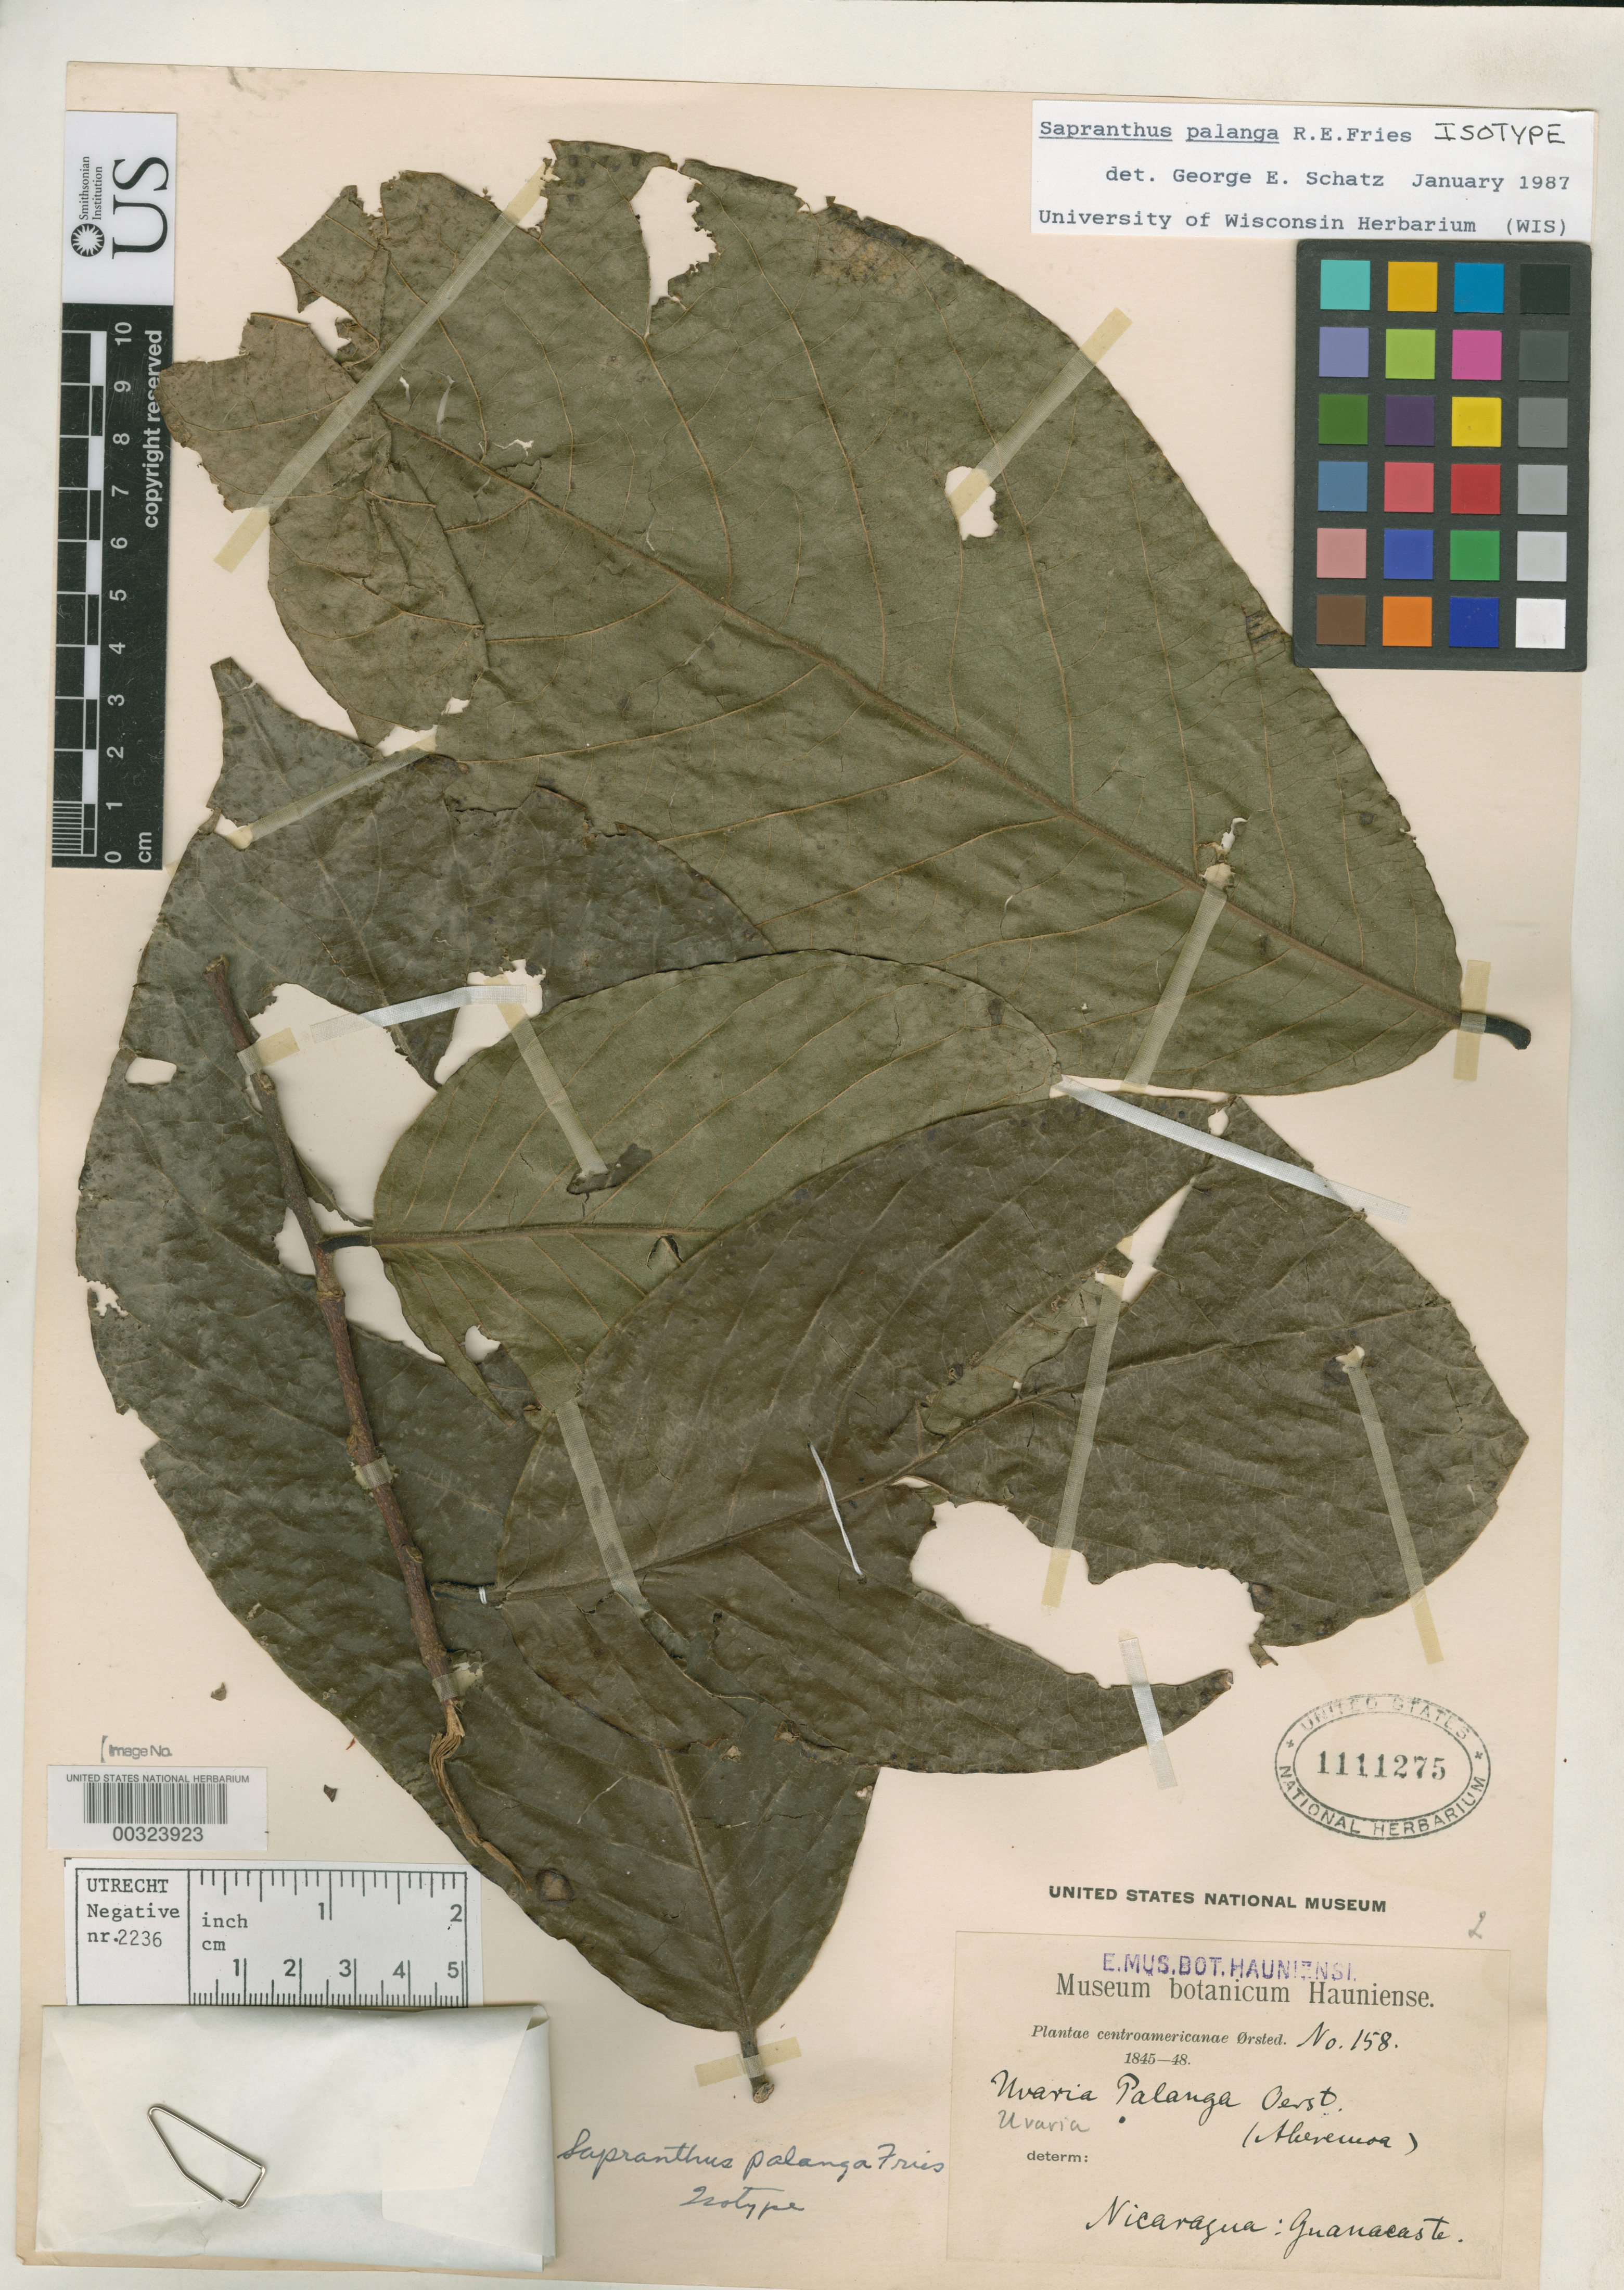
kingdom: Plantae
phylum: Tracheophyta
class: Magnoliopsida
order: Magnoliales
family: Annonaceae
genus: Sapranthus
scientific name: Sapranthus palanga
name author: R.E. Fr.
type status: Isotype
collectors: A. S. Oersted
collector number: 158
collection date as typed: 1845 to -- --- 1848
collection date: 1845/1848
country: Costa Rica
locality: Guanacaste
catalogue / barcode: US 1111275